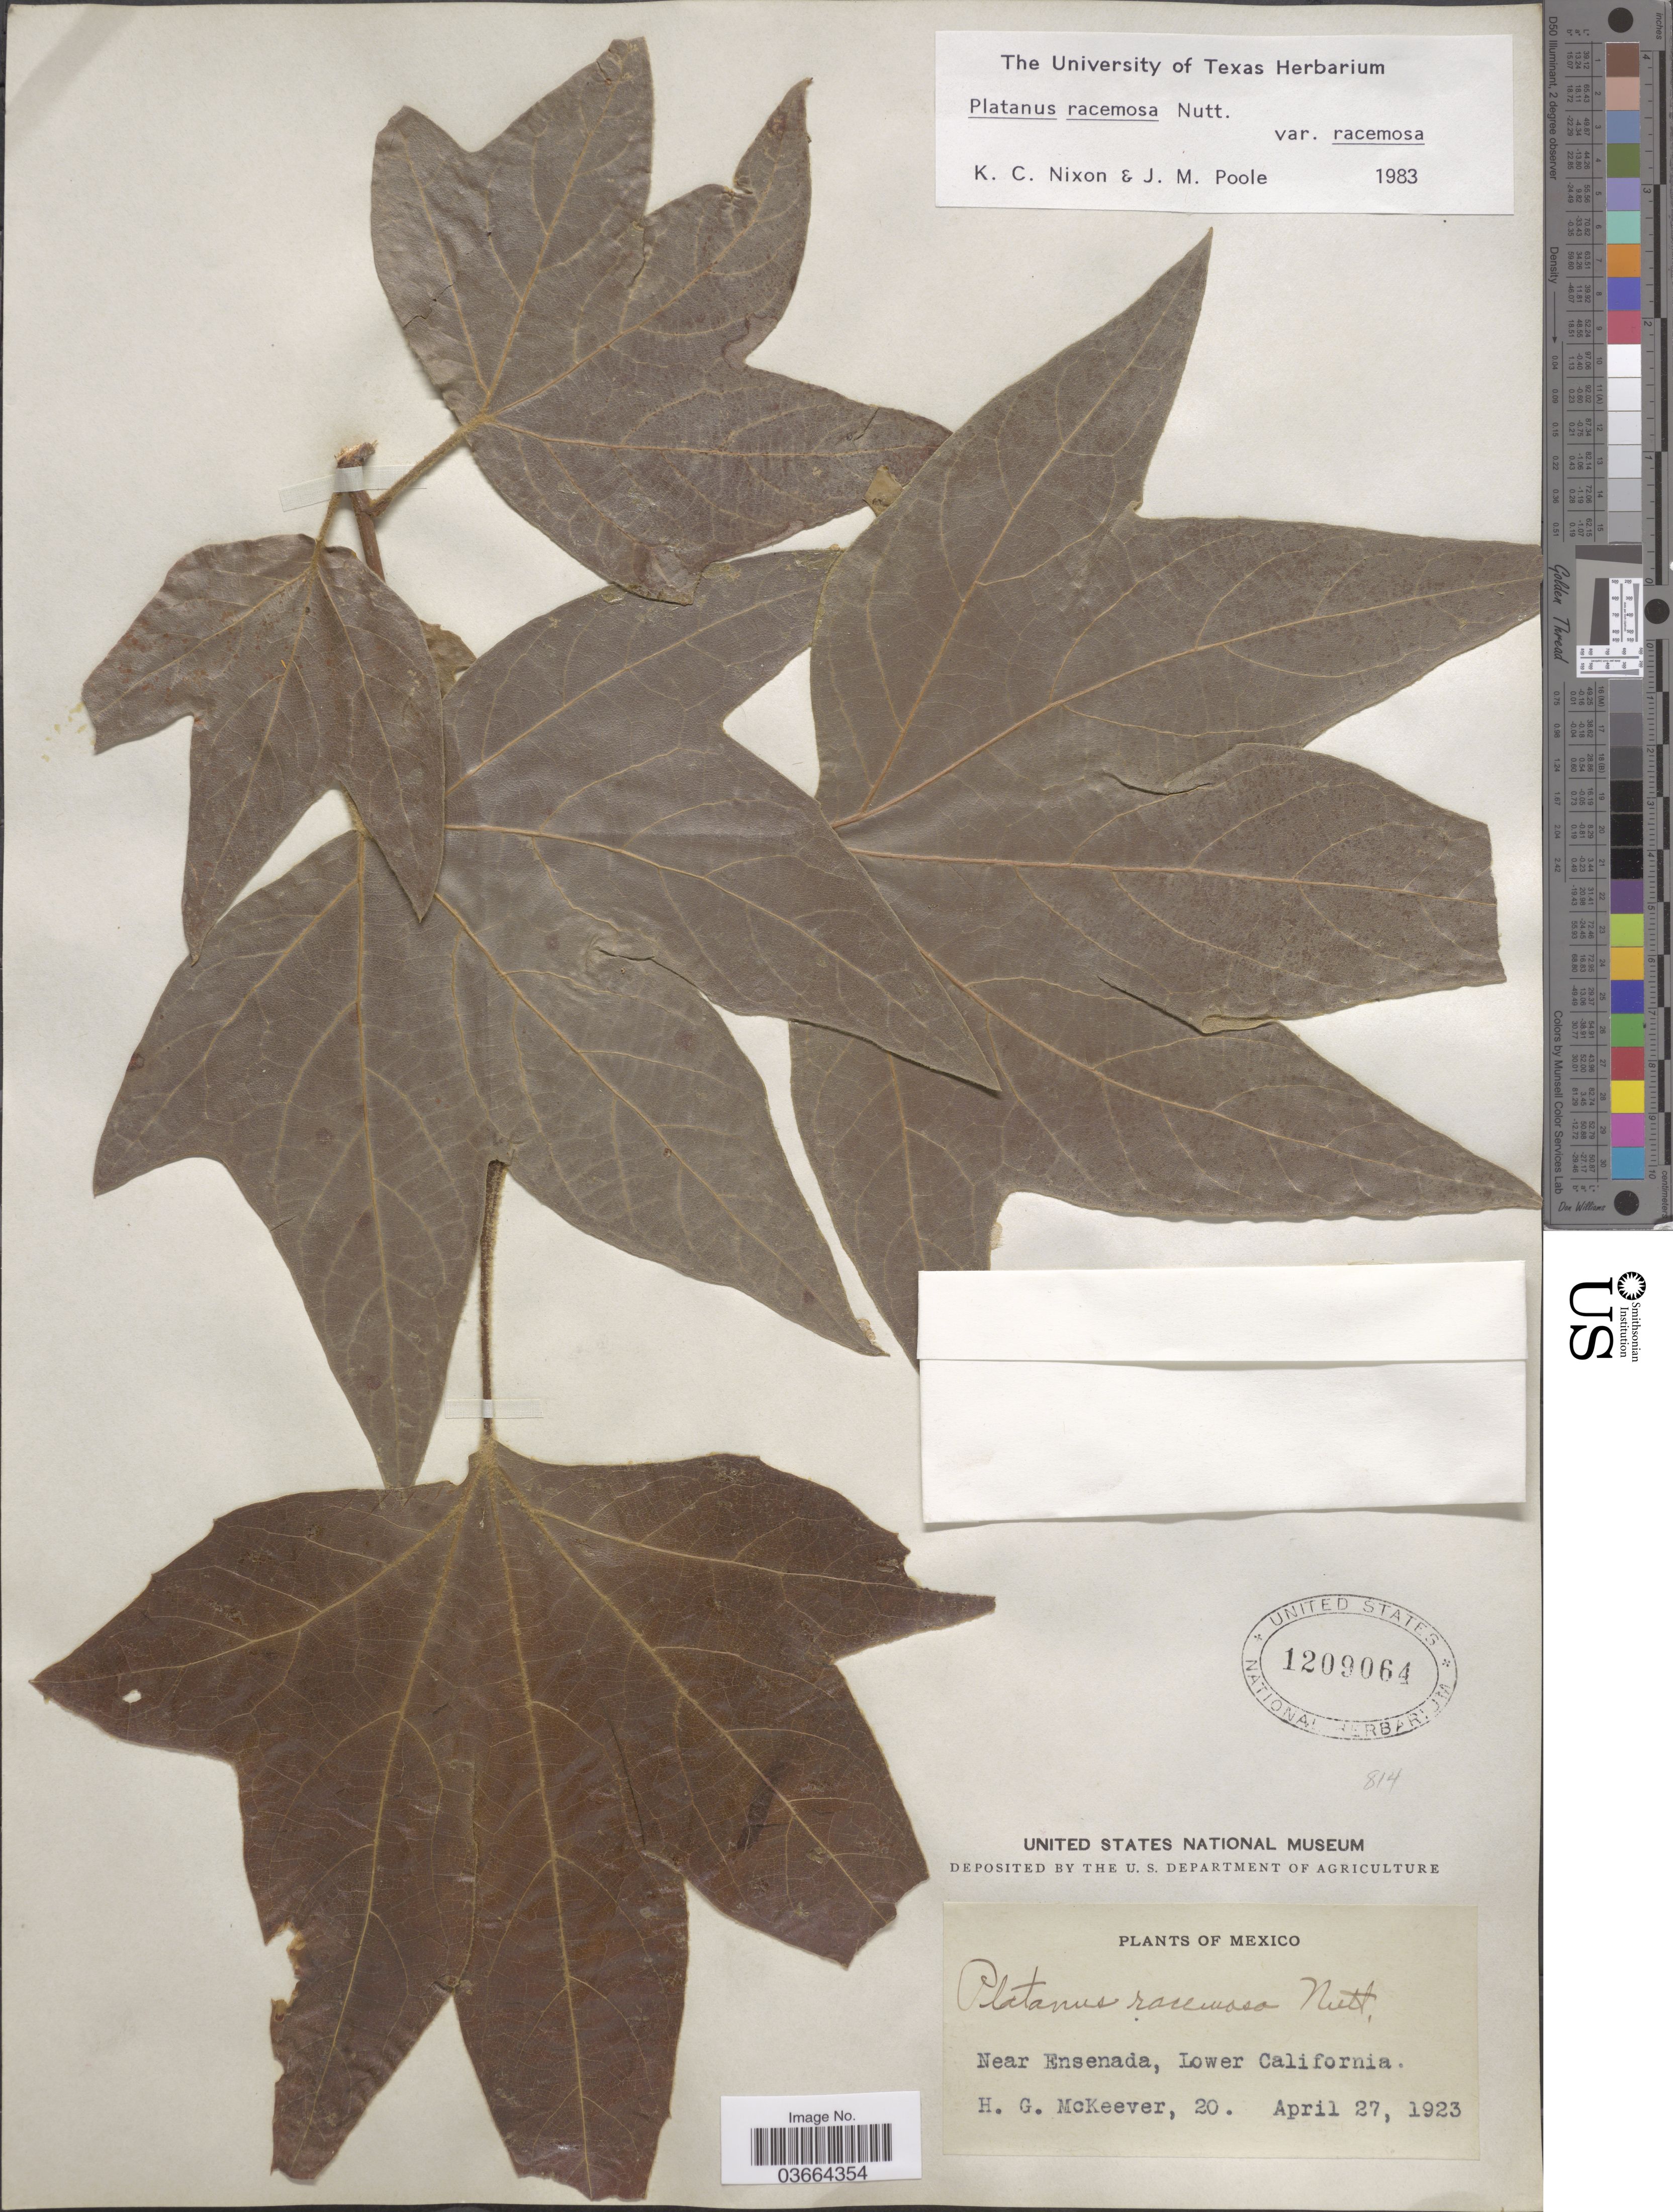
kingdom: Plantae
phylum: Tracheophyta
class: Magnoliopsida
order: Proteales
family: Platanaceae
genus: Platanus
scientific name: Platanus racemosa var. racemosa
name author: Nutt.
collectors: H. McKeever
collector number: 20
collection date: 1923-04-27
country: Mexico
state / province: Baja California Norte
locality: Near Ensenada, Lower California.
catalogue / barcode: US 1209064